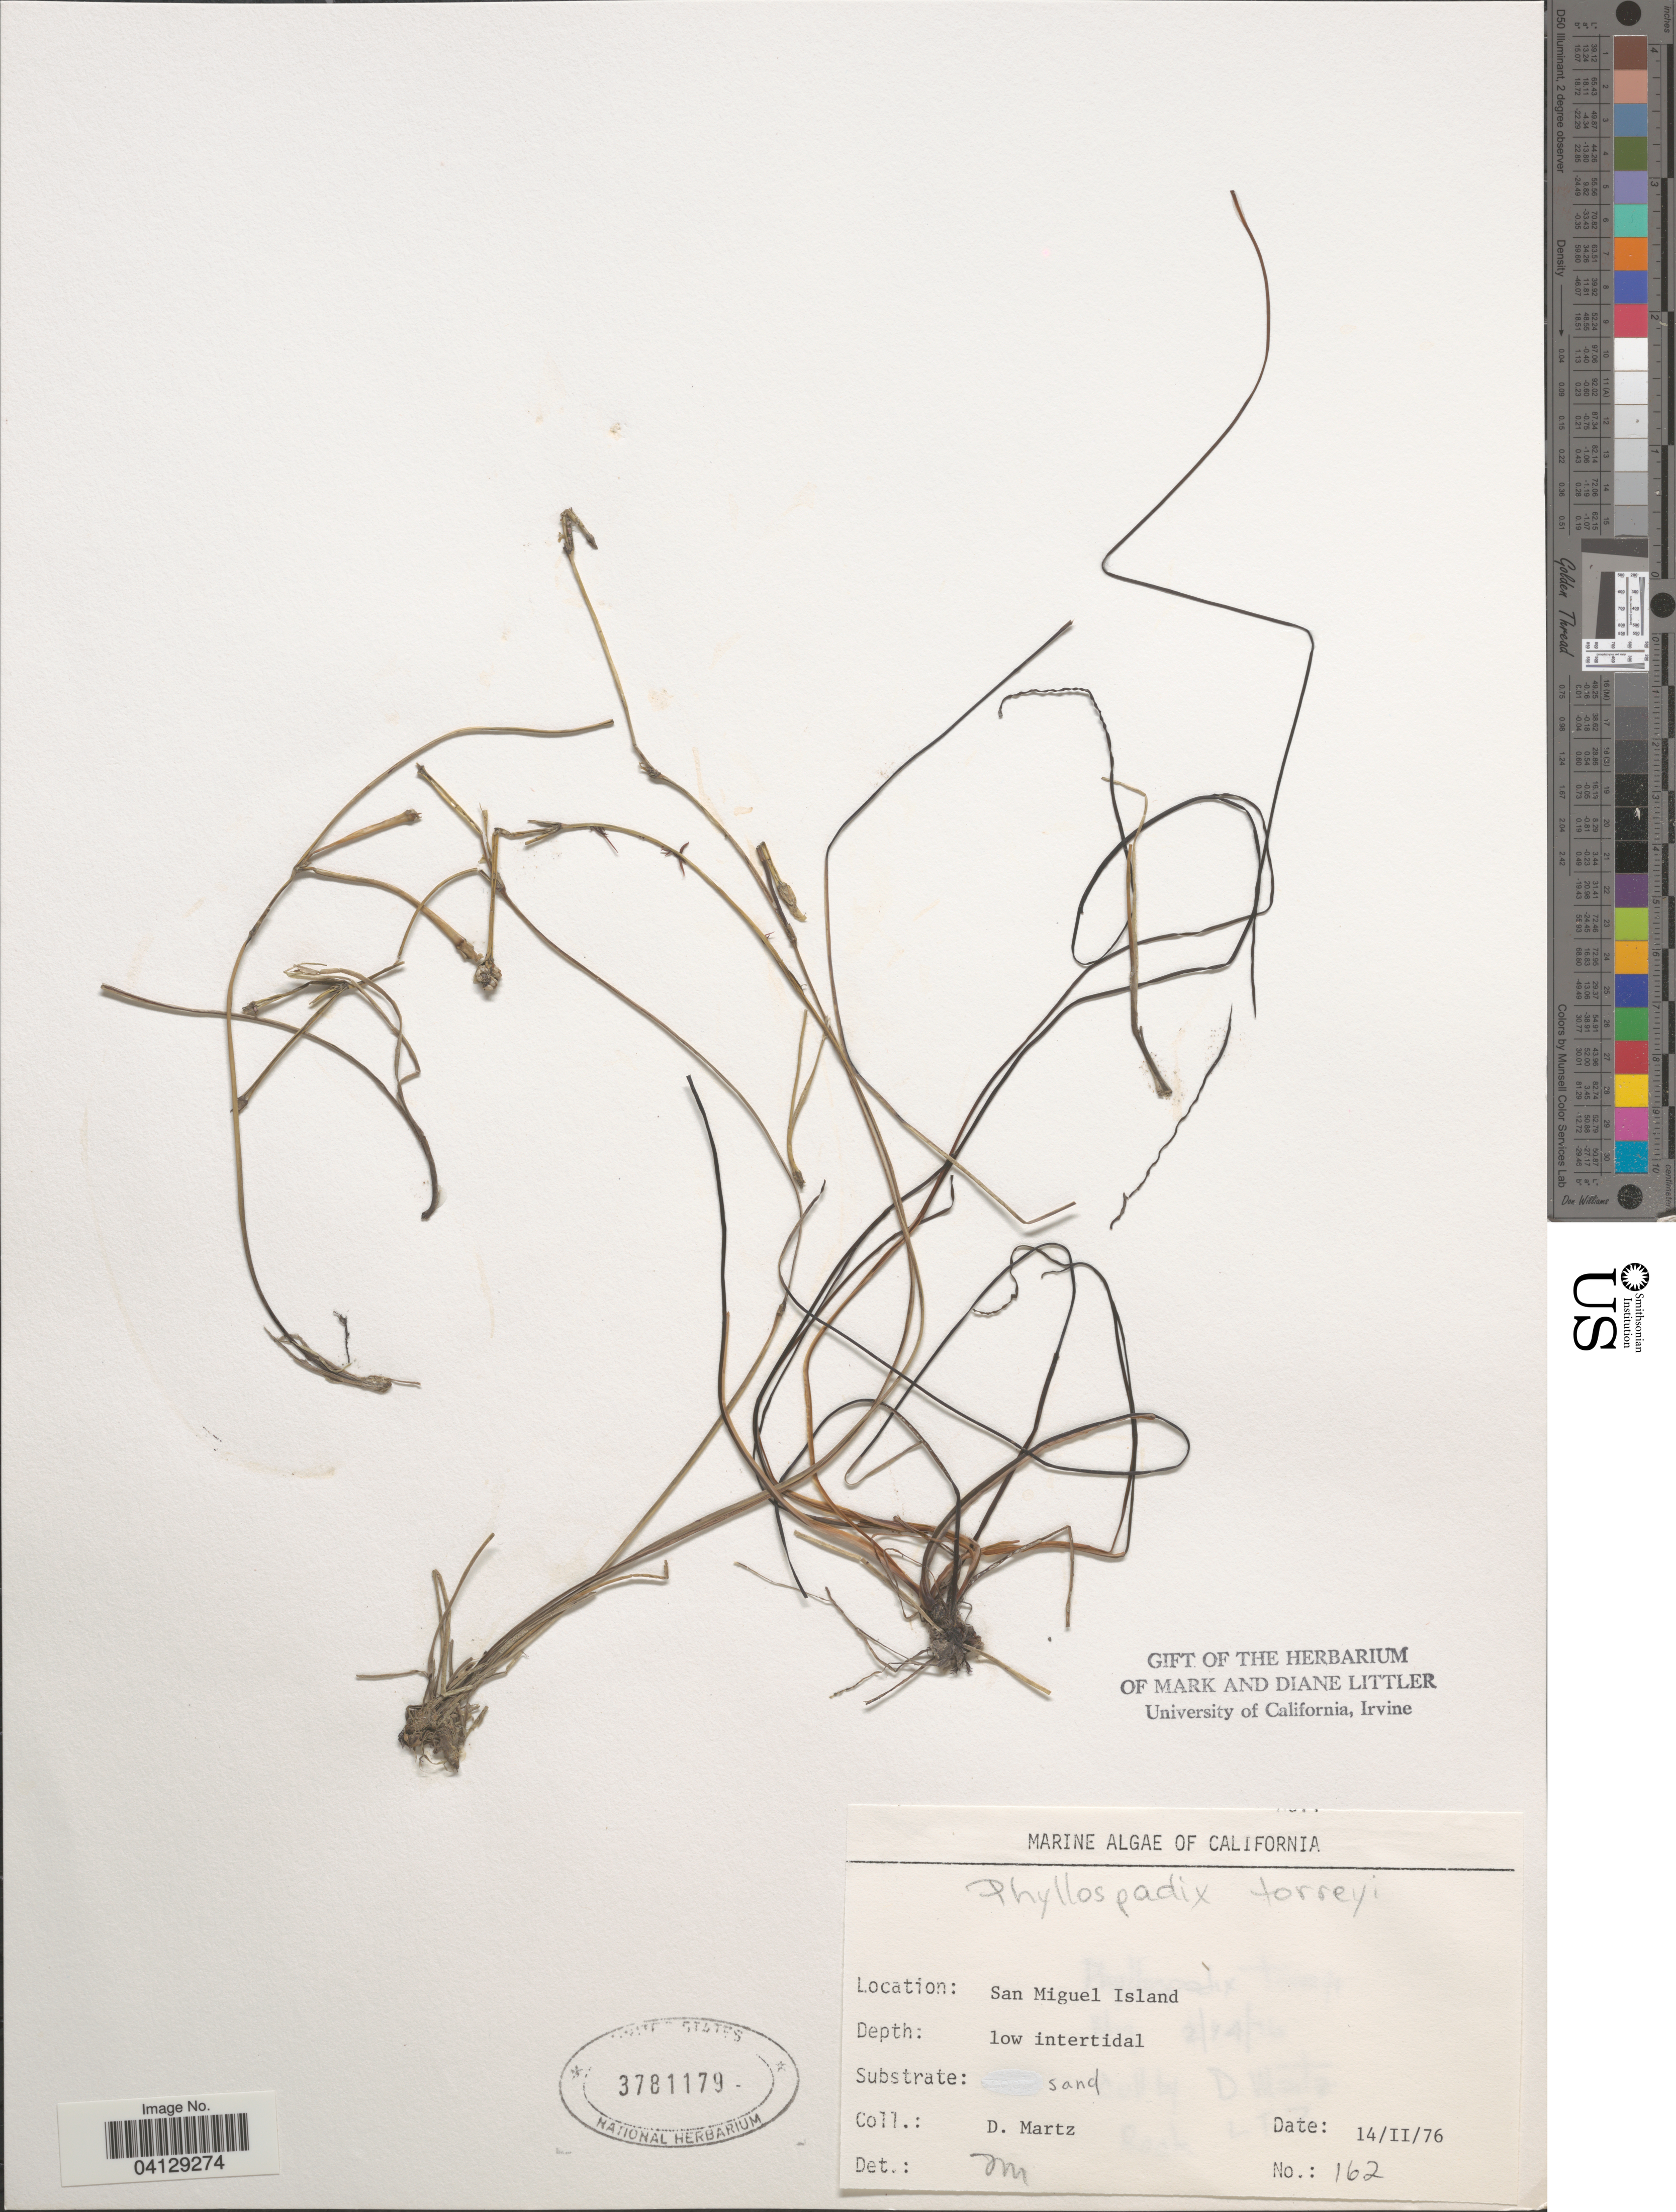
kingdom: Plantae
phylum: Tracheophyta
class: Liliopsida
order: Alismatales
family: Zosteraceae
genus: Phyllospadix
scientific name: Phyllospadix torreyi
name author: S. Watson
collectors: D. Martz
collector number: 162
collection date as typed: Transcribed d/m/y: 14/2/76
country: United States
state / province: California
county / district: Santa Barbara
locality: San Miguel Island.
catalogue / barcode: US 3781179